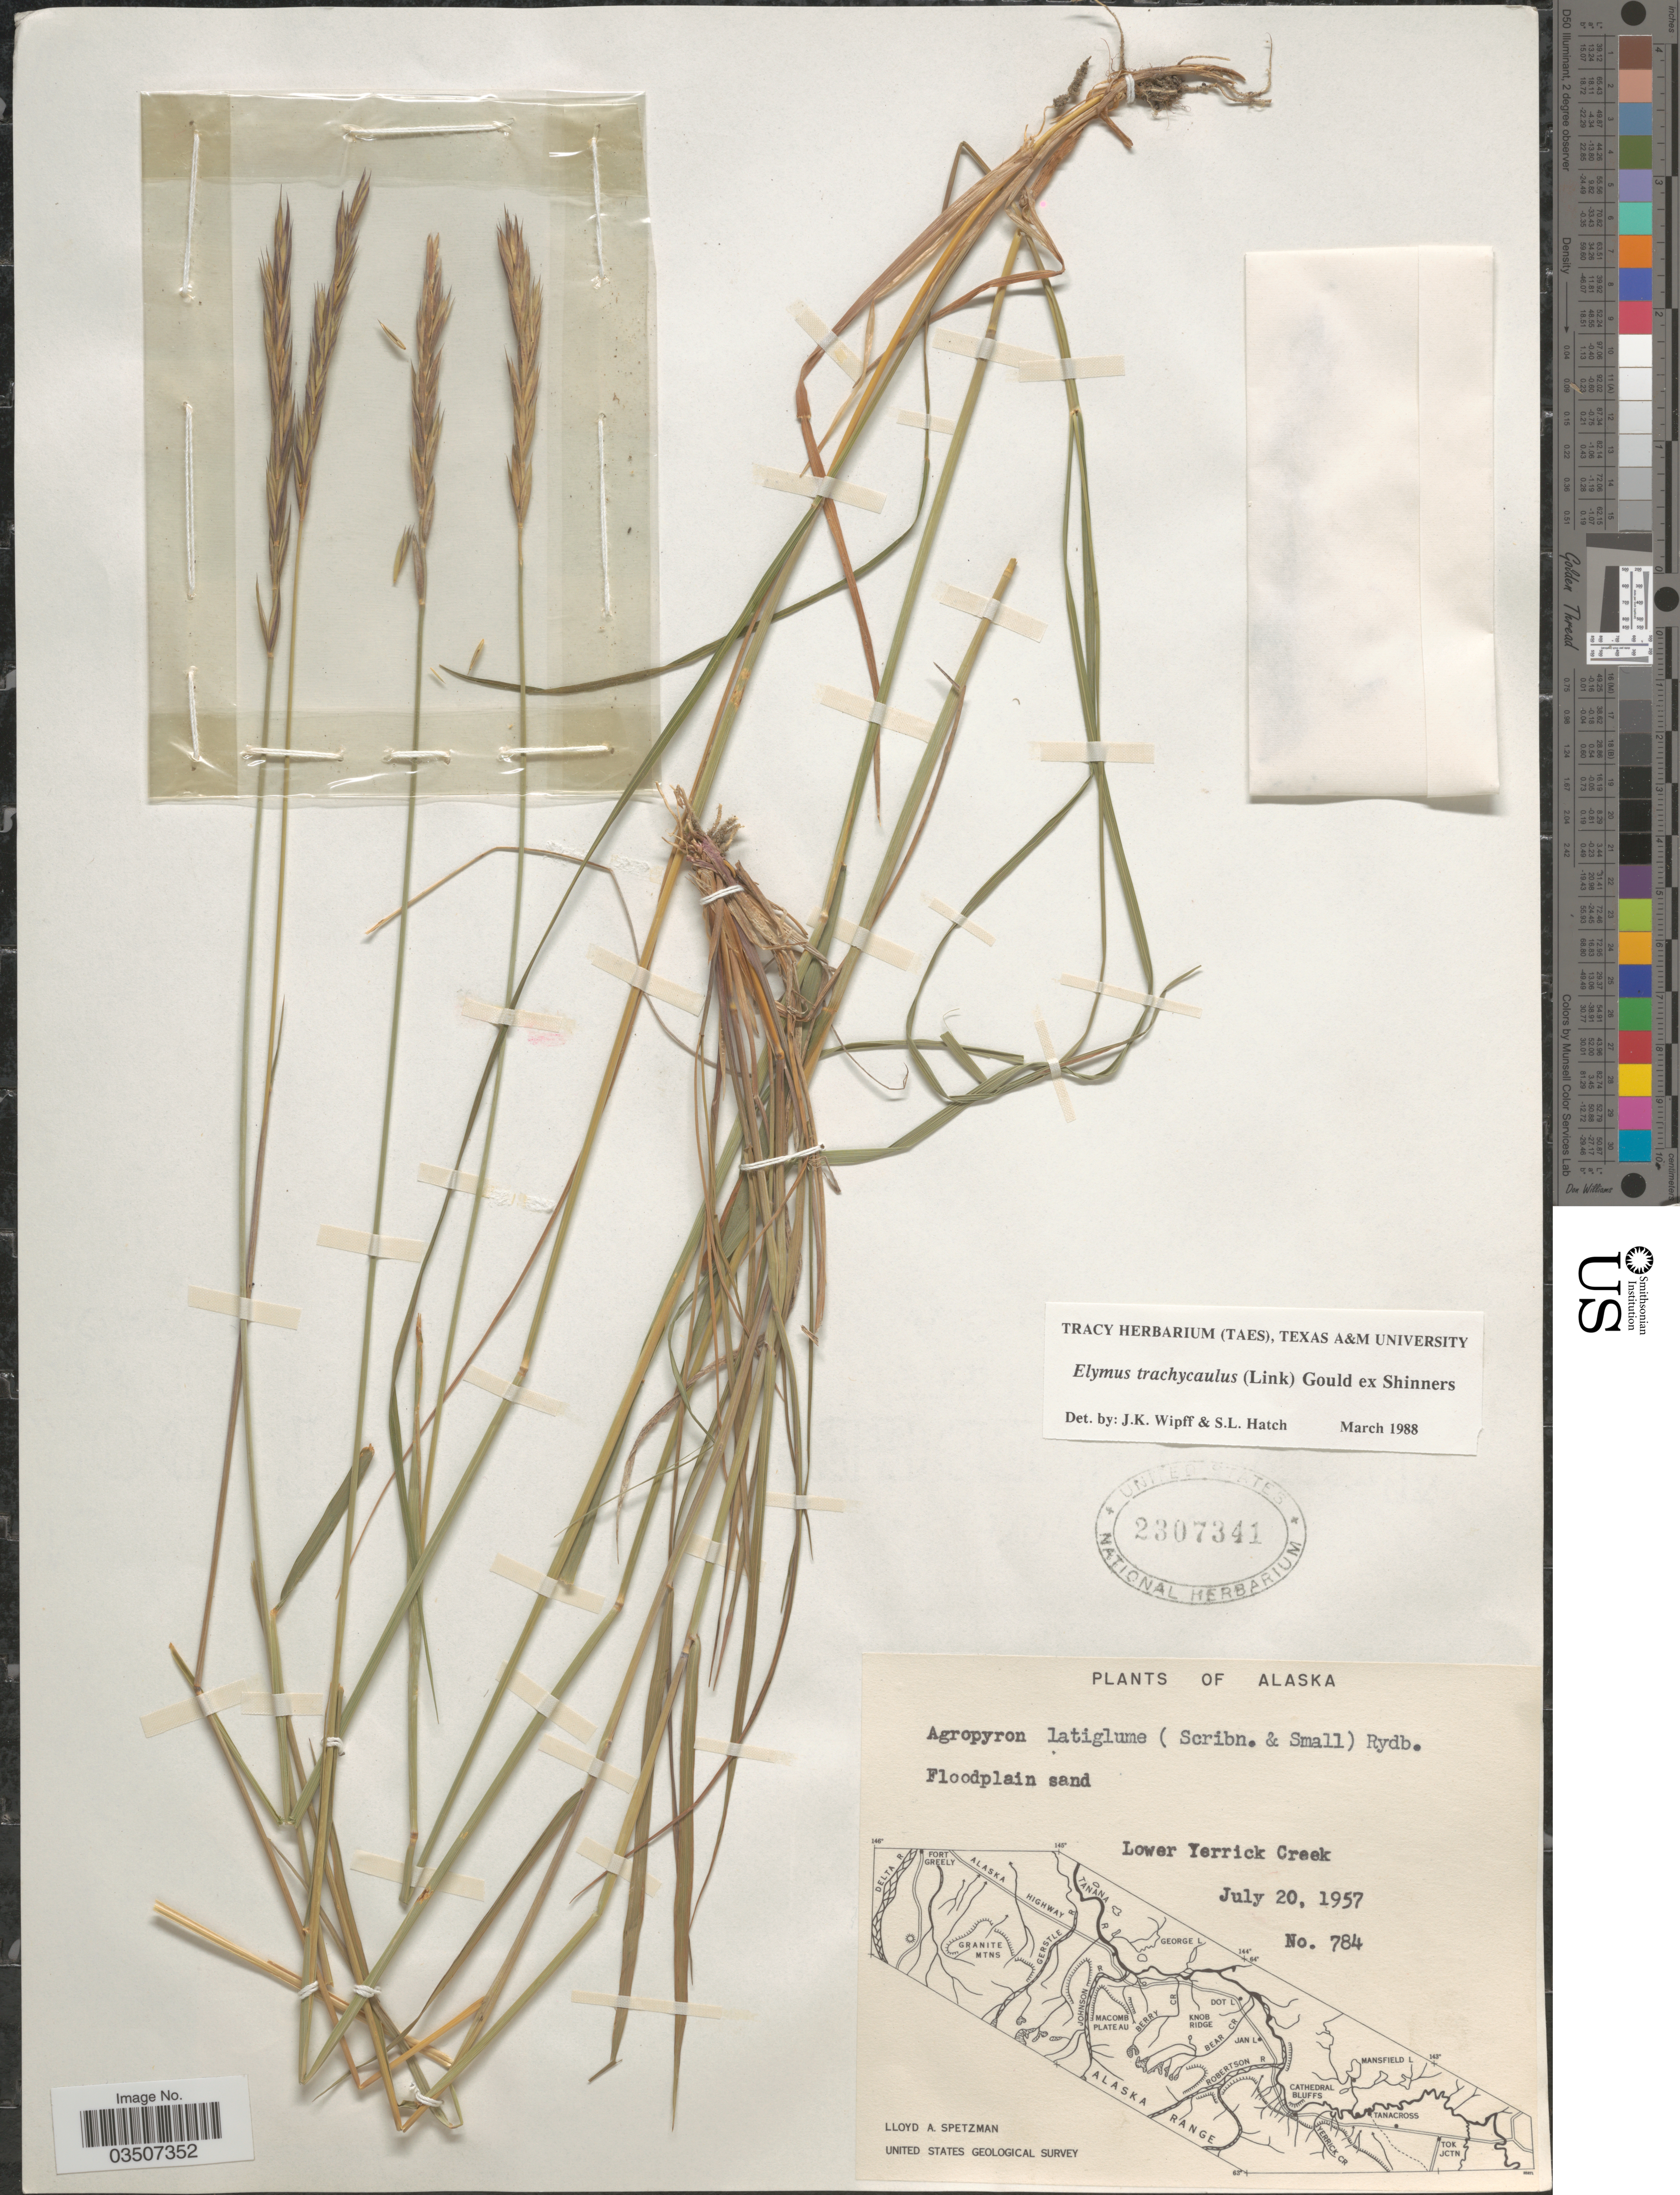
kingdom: Plantae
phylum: Tracheophyta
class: Liliopsida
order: Poales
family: Poaceae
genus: Elymus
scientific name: Elymus trachycaulus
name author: (Link) Gould ex Shinners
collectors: L. Spetzman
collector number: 784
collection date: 1957-07-20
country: United States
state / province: Alaska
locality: Floodplain sand. Lower Yerrick Creek. United States Geological Survey.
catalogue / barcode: US 2307341